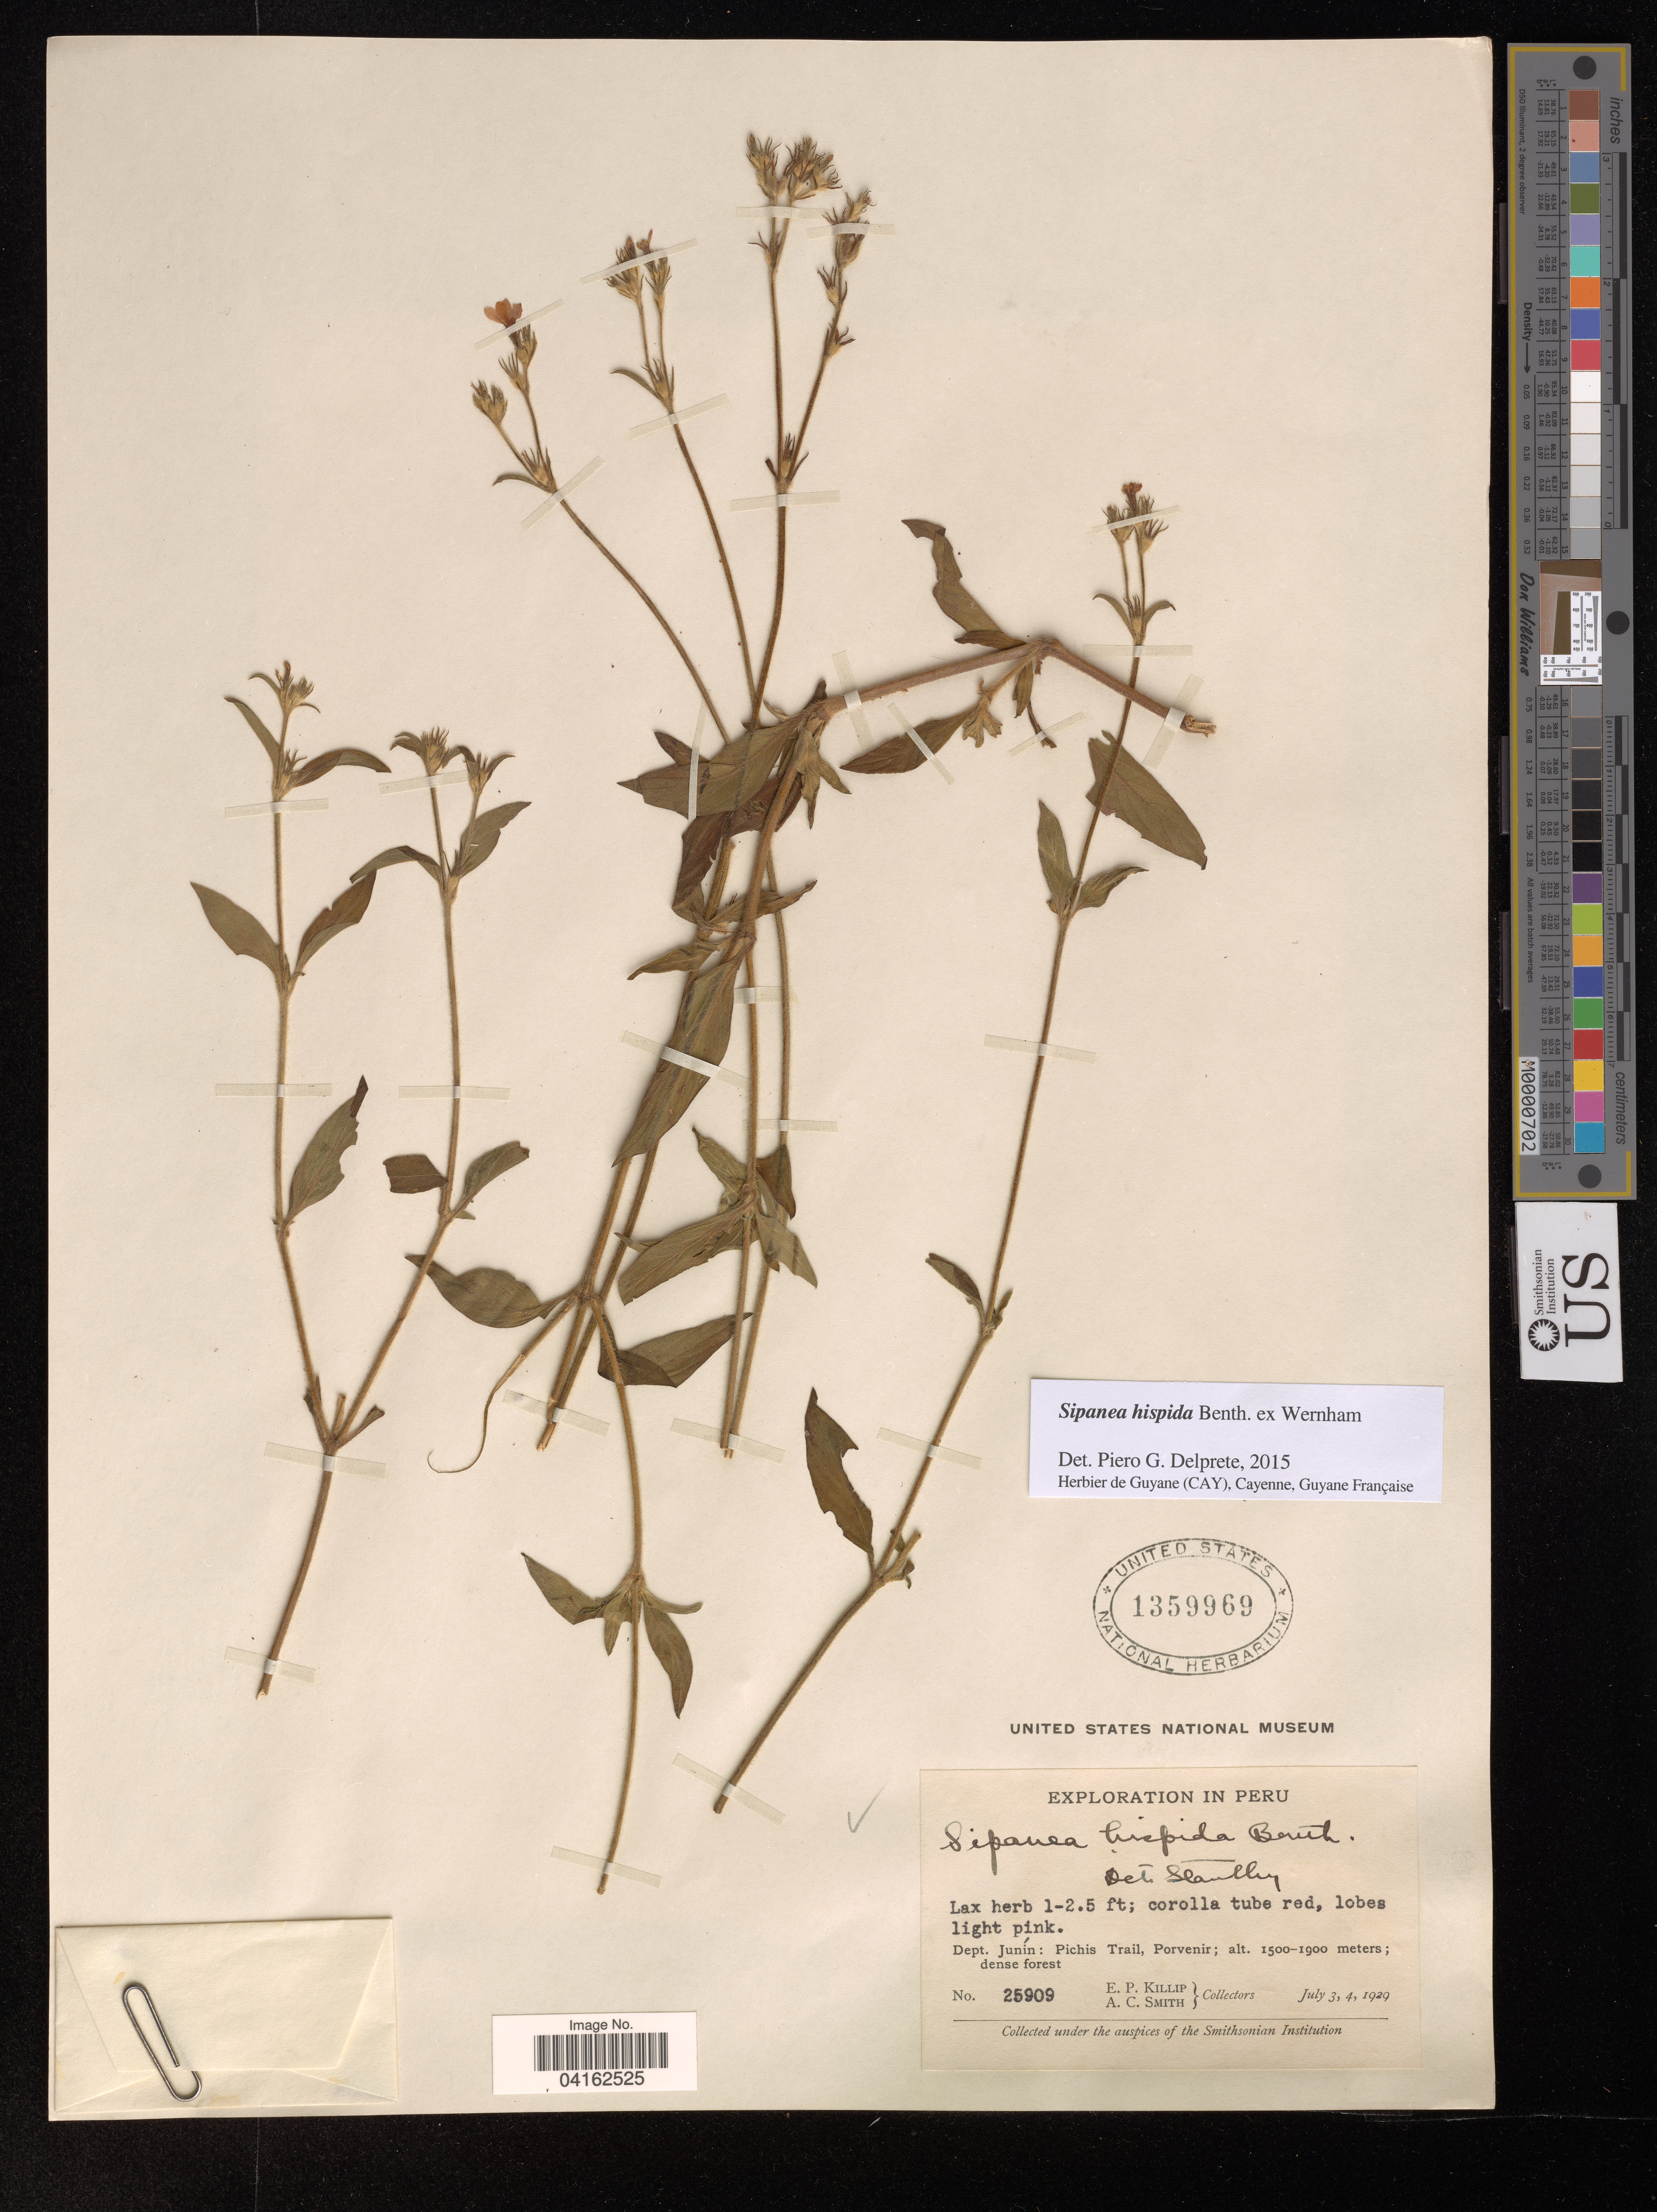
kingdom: Plantae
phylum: Tracheophyta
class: Magnoliopsida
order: Gentianales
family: Rubiaceae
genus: Sipanea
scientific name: Sipanea hispida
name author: Benth. ex Wernham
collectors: E. P. Killip & A. C. Smith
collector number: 25909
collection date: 1929-07-03/1929-07-04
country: Peru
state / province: Junín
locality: Pichis Trail, Porvenir.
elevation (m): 1500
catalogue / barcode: US 1359969